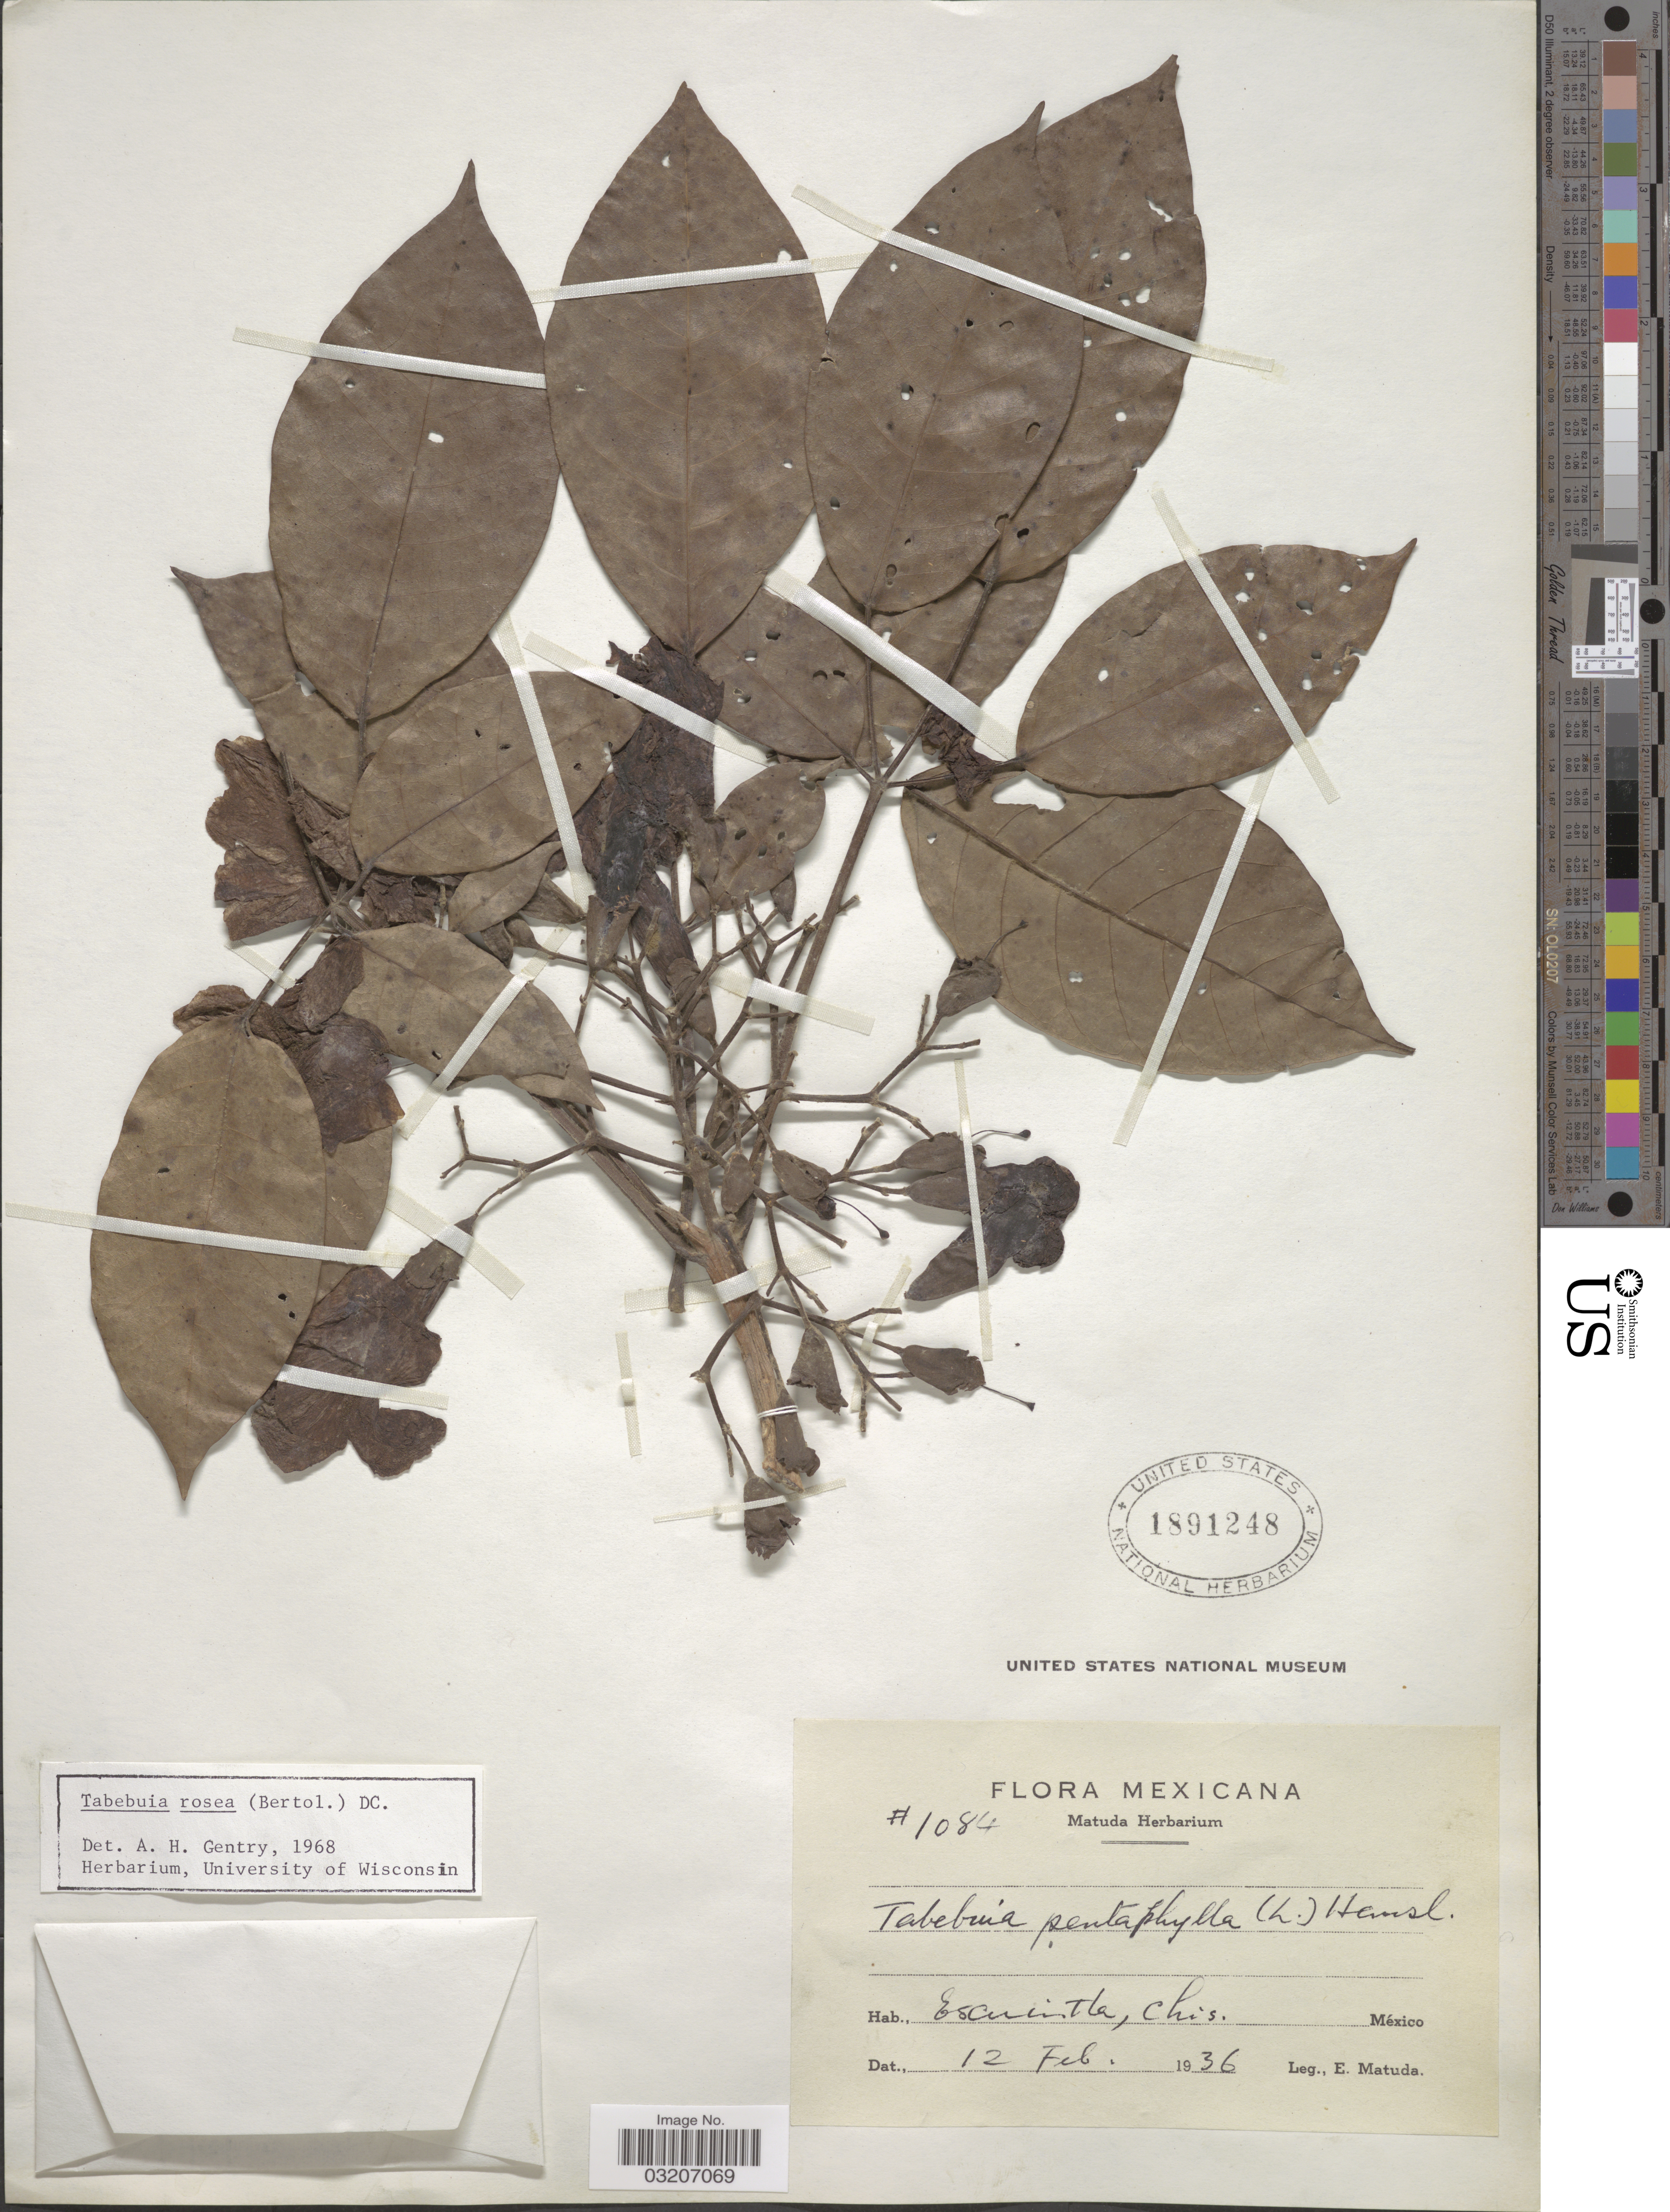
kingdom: Plantae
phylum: Tracheophyta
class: Magnoliopsida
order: Lamiales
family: Bignoniaceae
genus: Tabebuia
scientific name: Tabebuia rosea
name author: (Bertol.) DC.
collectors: E. Matuda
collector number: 1084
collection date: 1936-02-12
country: Mexico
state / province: Chiapas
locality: Escuintla, Chis.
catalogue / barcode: US 1891248